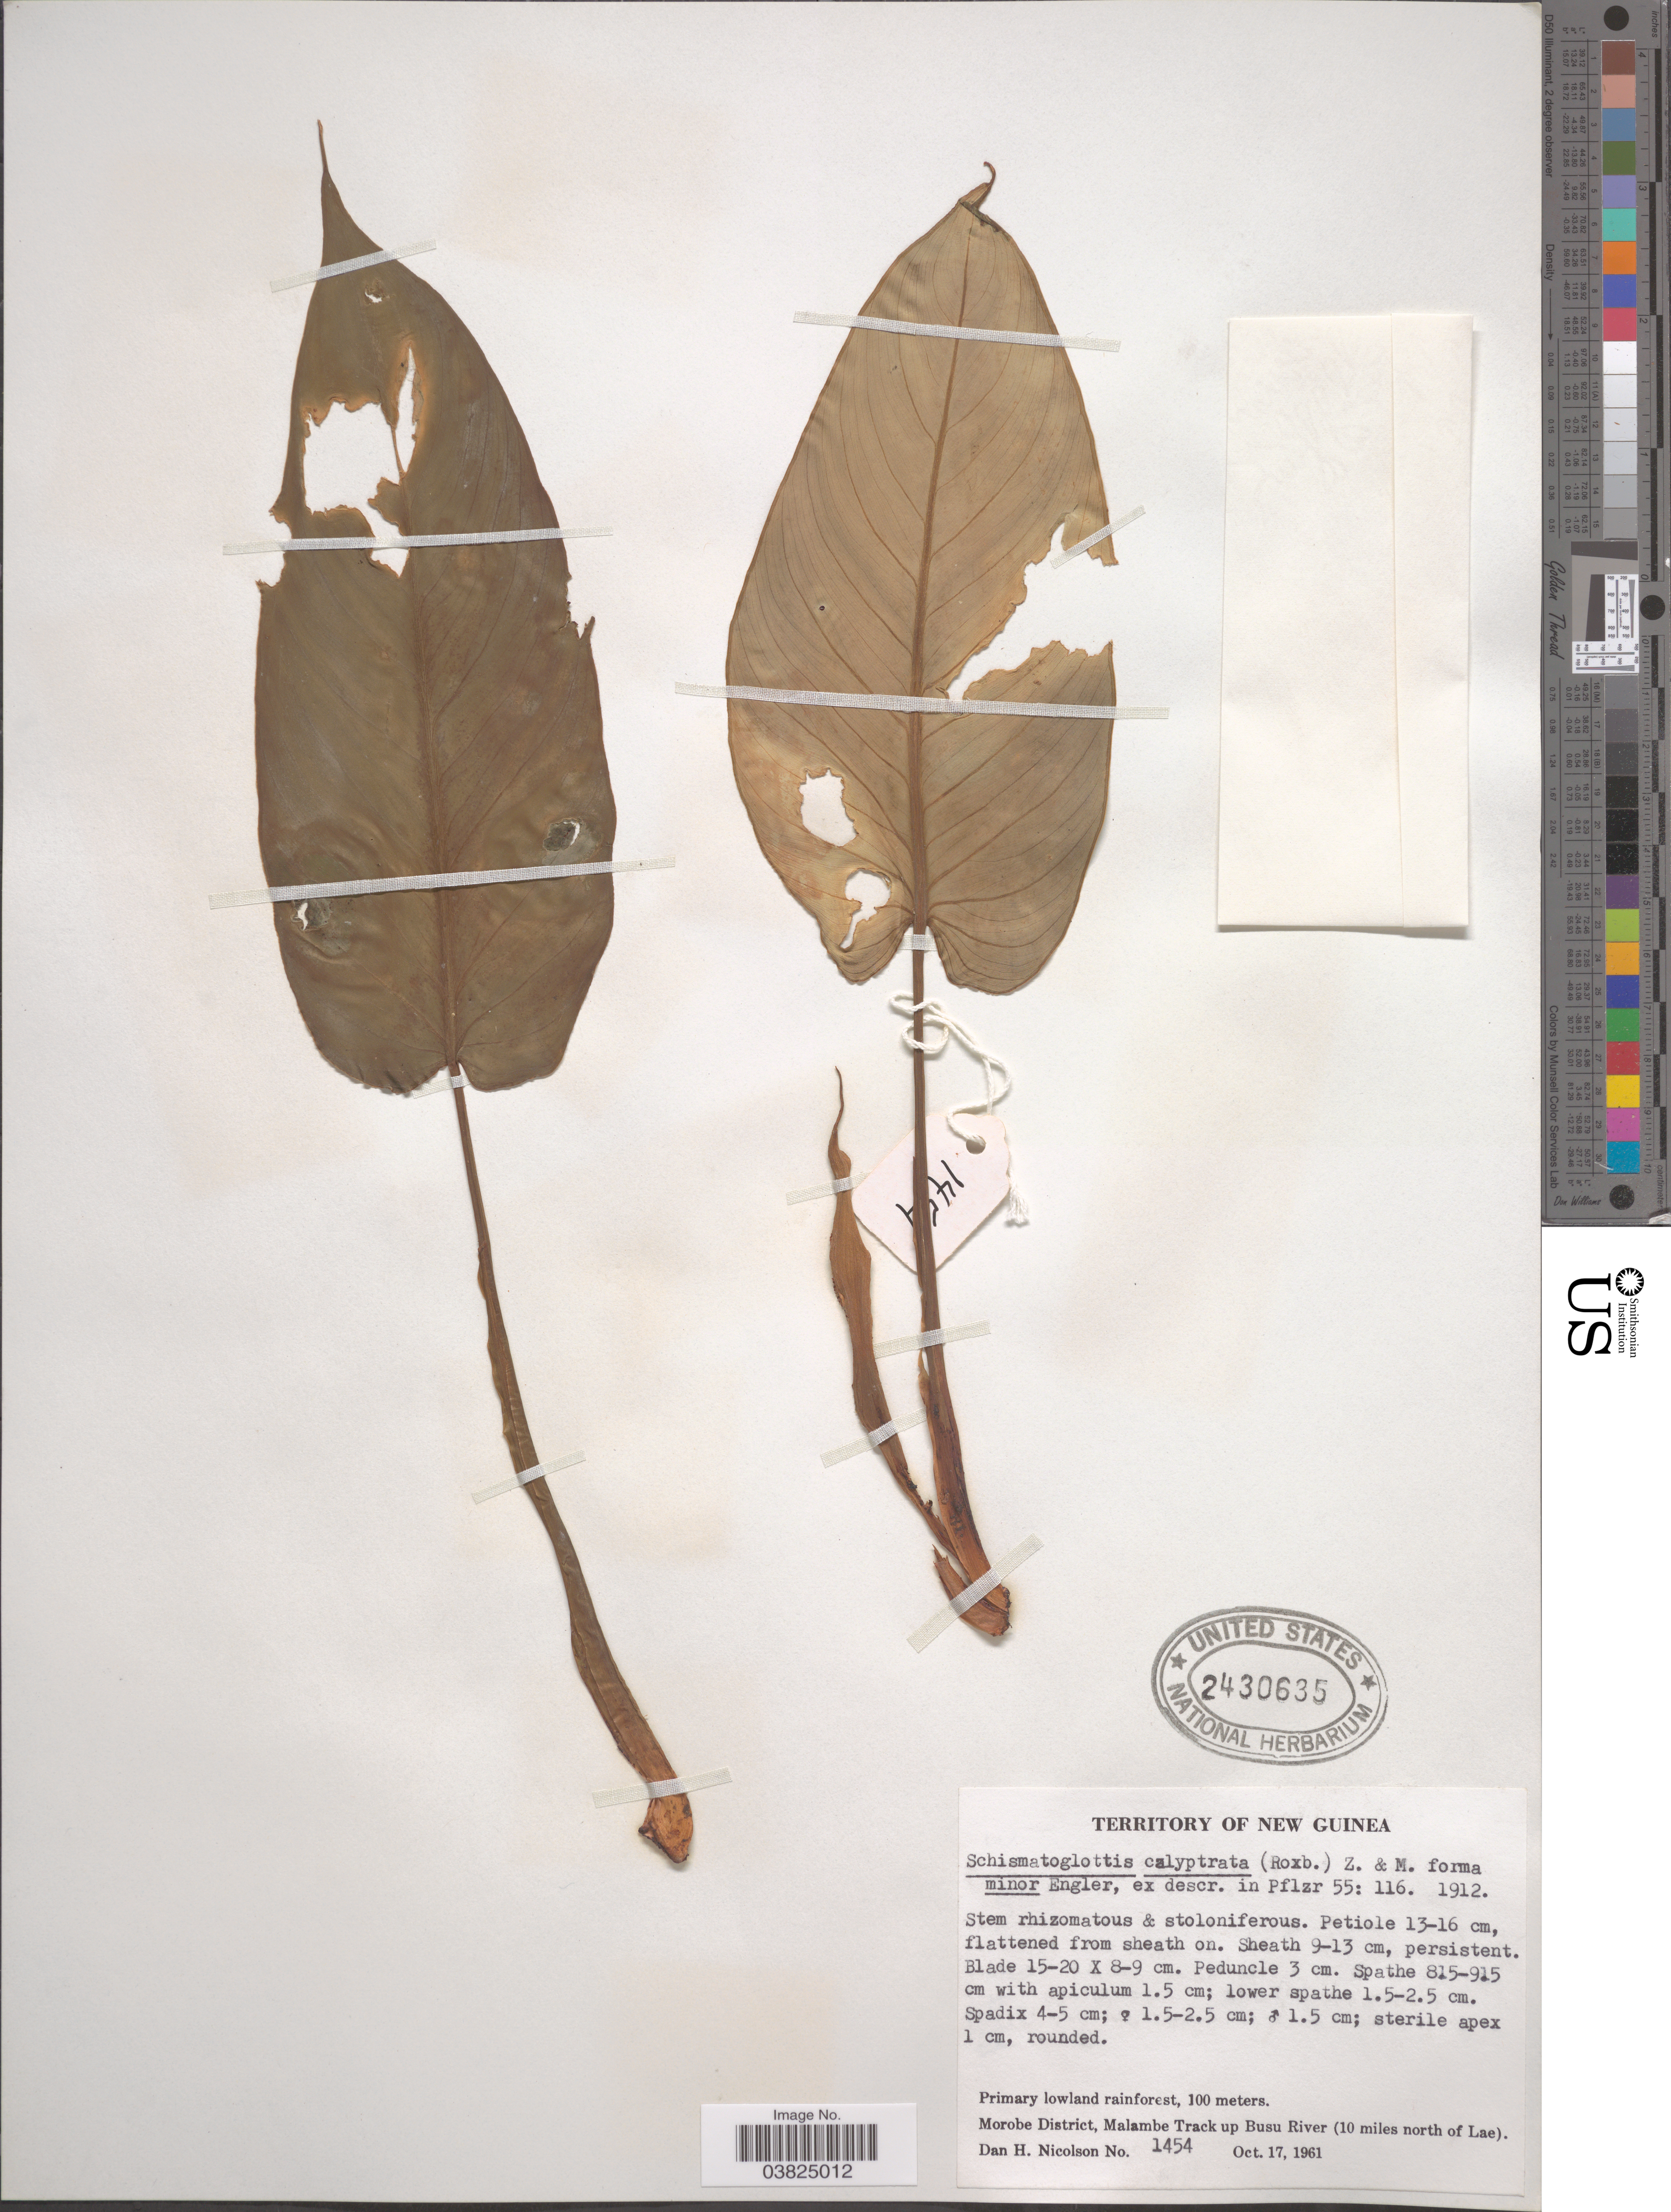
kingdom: Plantae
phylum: Tracheophyta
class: Liliopsida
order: Alismatales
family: Araceae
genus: Schismatoglottis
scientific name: Schismatoglottis calyptrata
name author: Zoll. & Moritzi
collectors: D. H. Nicolson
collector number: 1454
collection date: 1961-10-17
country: Papua New Guinea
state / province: Morobe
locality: Territory of New Guinea. Morobe District, Malambe Track up Busu River (10 miles north of Lae).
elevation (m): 100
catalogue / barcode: US 2430635